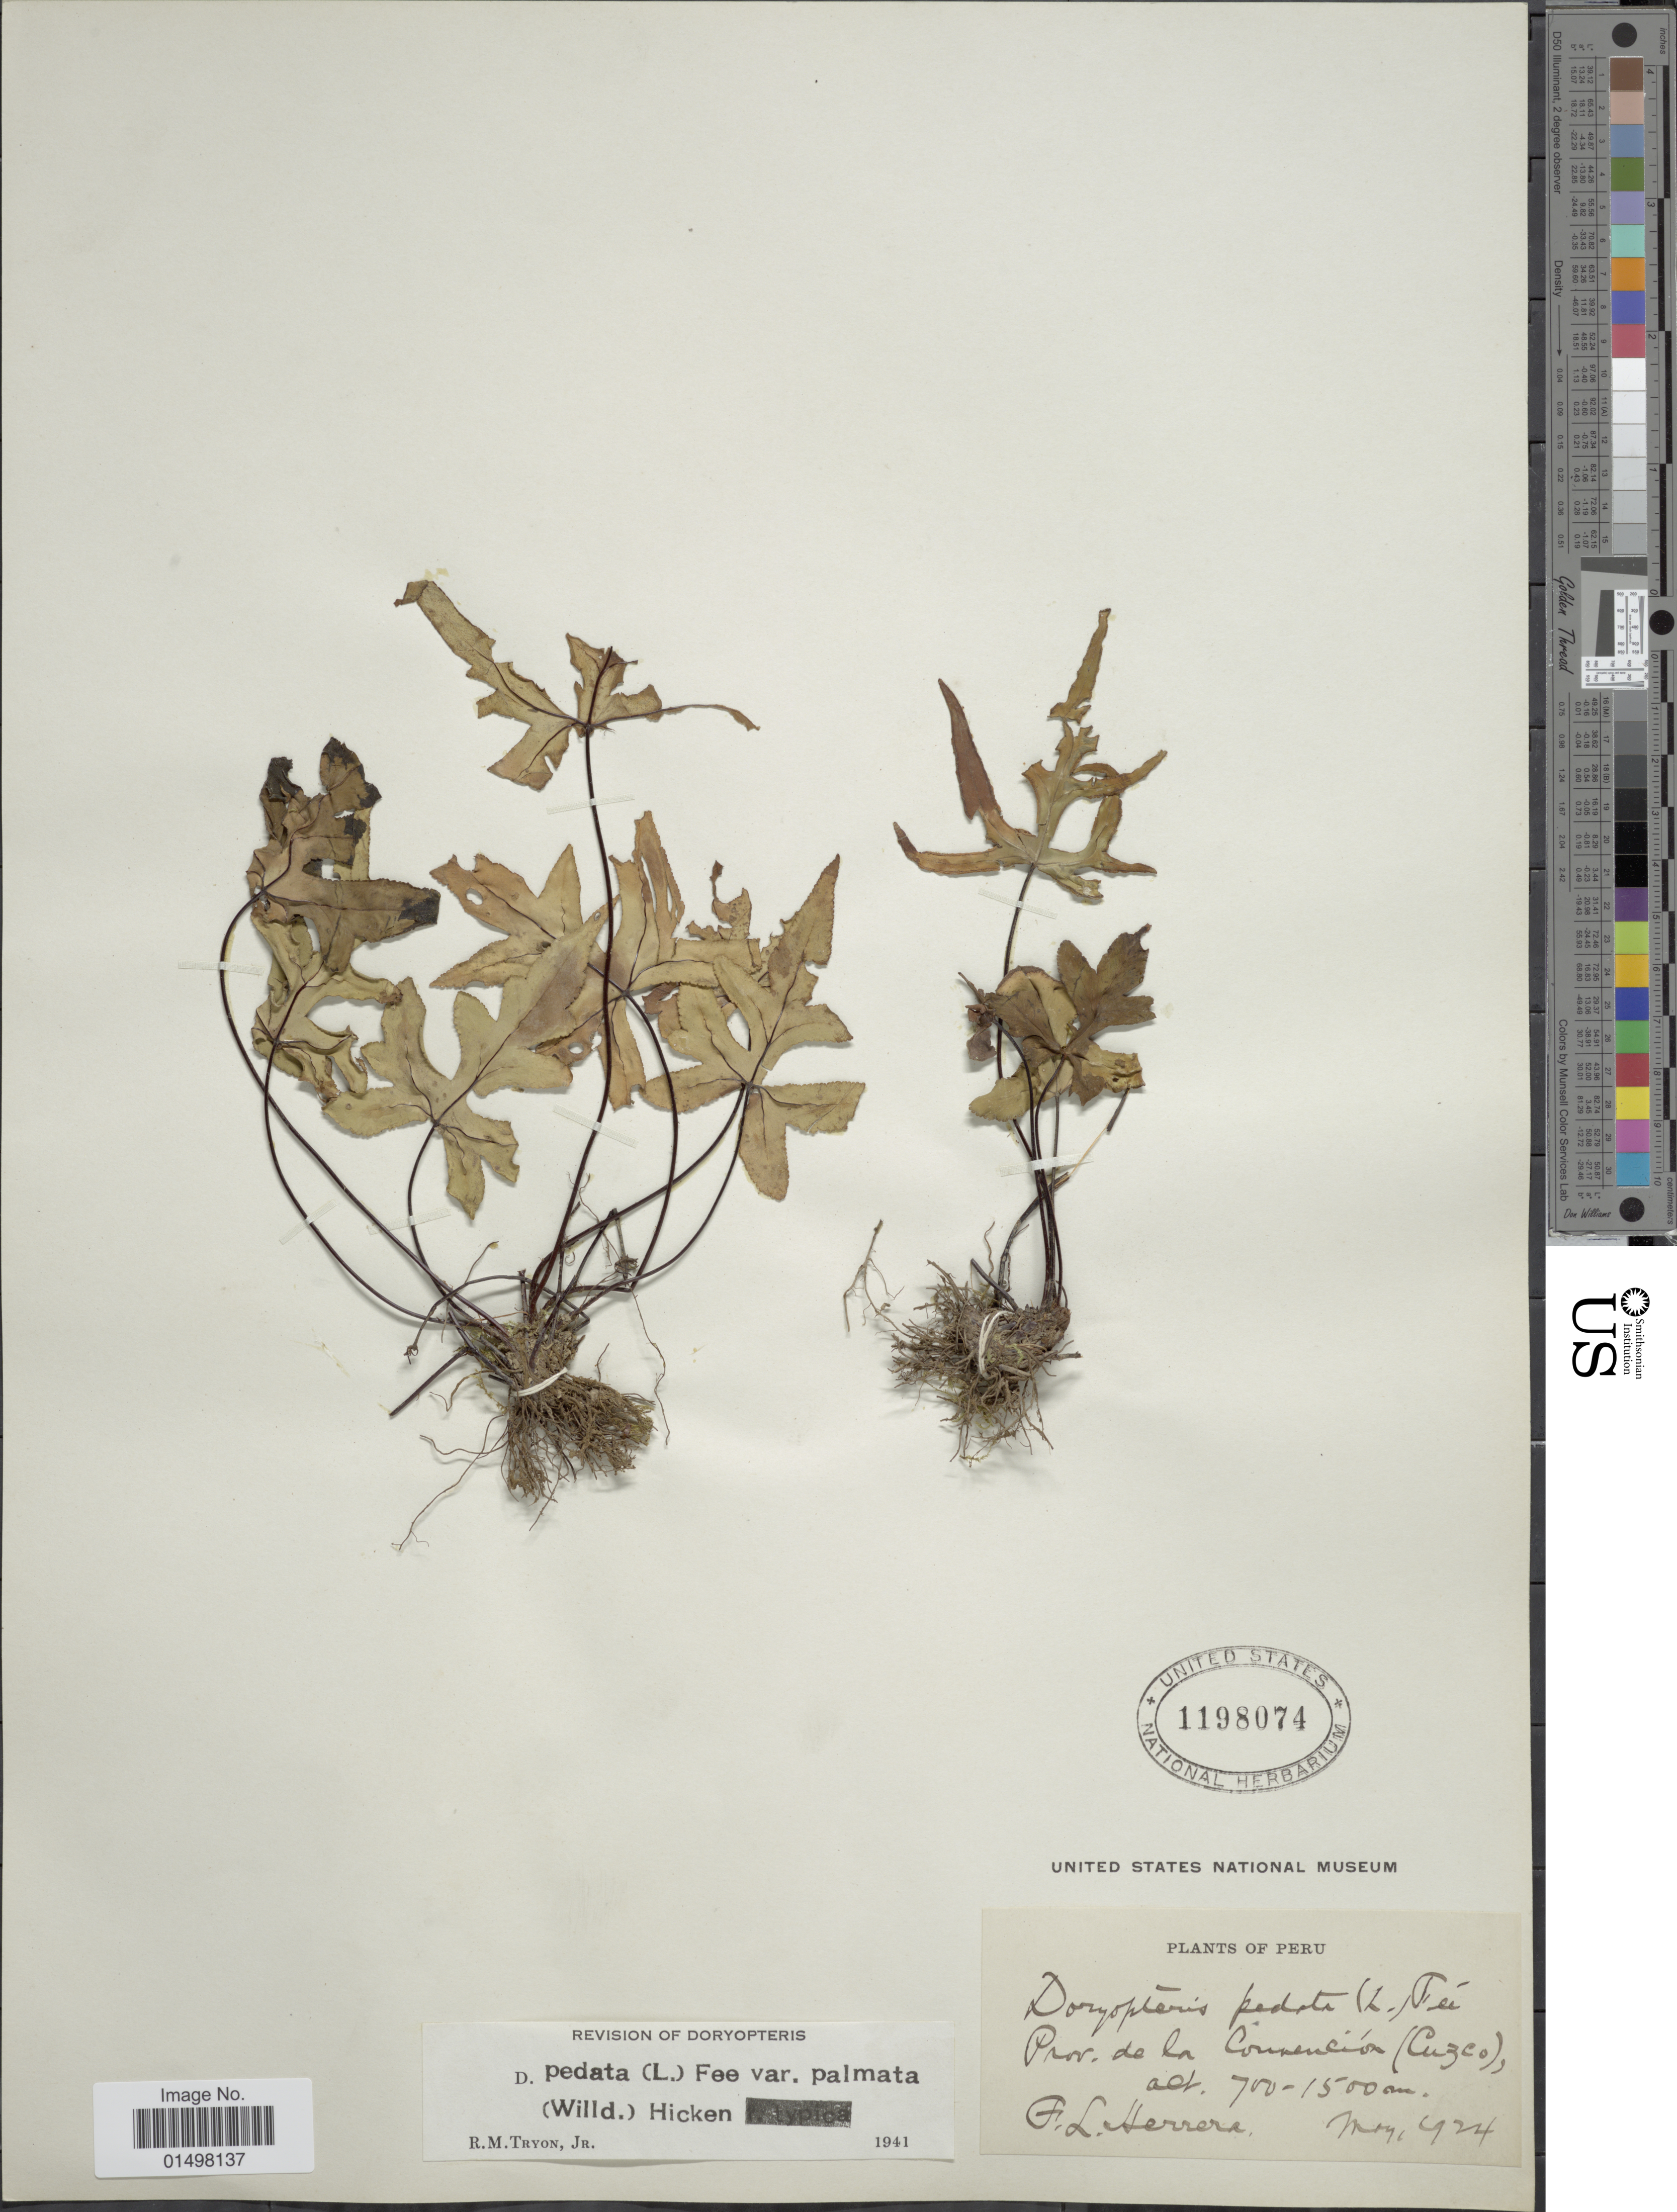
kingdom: Plantae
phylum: Tracheophyta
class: Polypodiopsida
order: Polypodiales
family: Pteridaceae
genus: Doryopteris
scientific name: Doryopteris pedata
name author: (L.) Fée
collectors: F. L. Herrera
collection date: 1924-05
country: Peru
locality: Prov. de la Convencion (Cuzco).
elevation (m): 700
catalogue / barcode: US 1198074